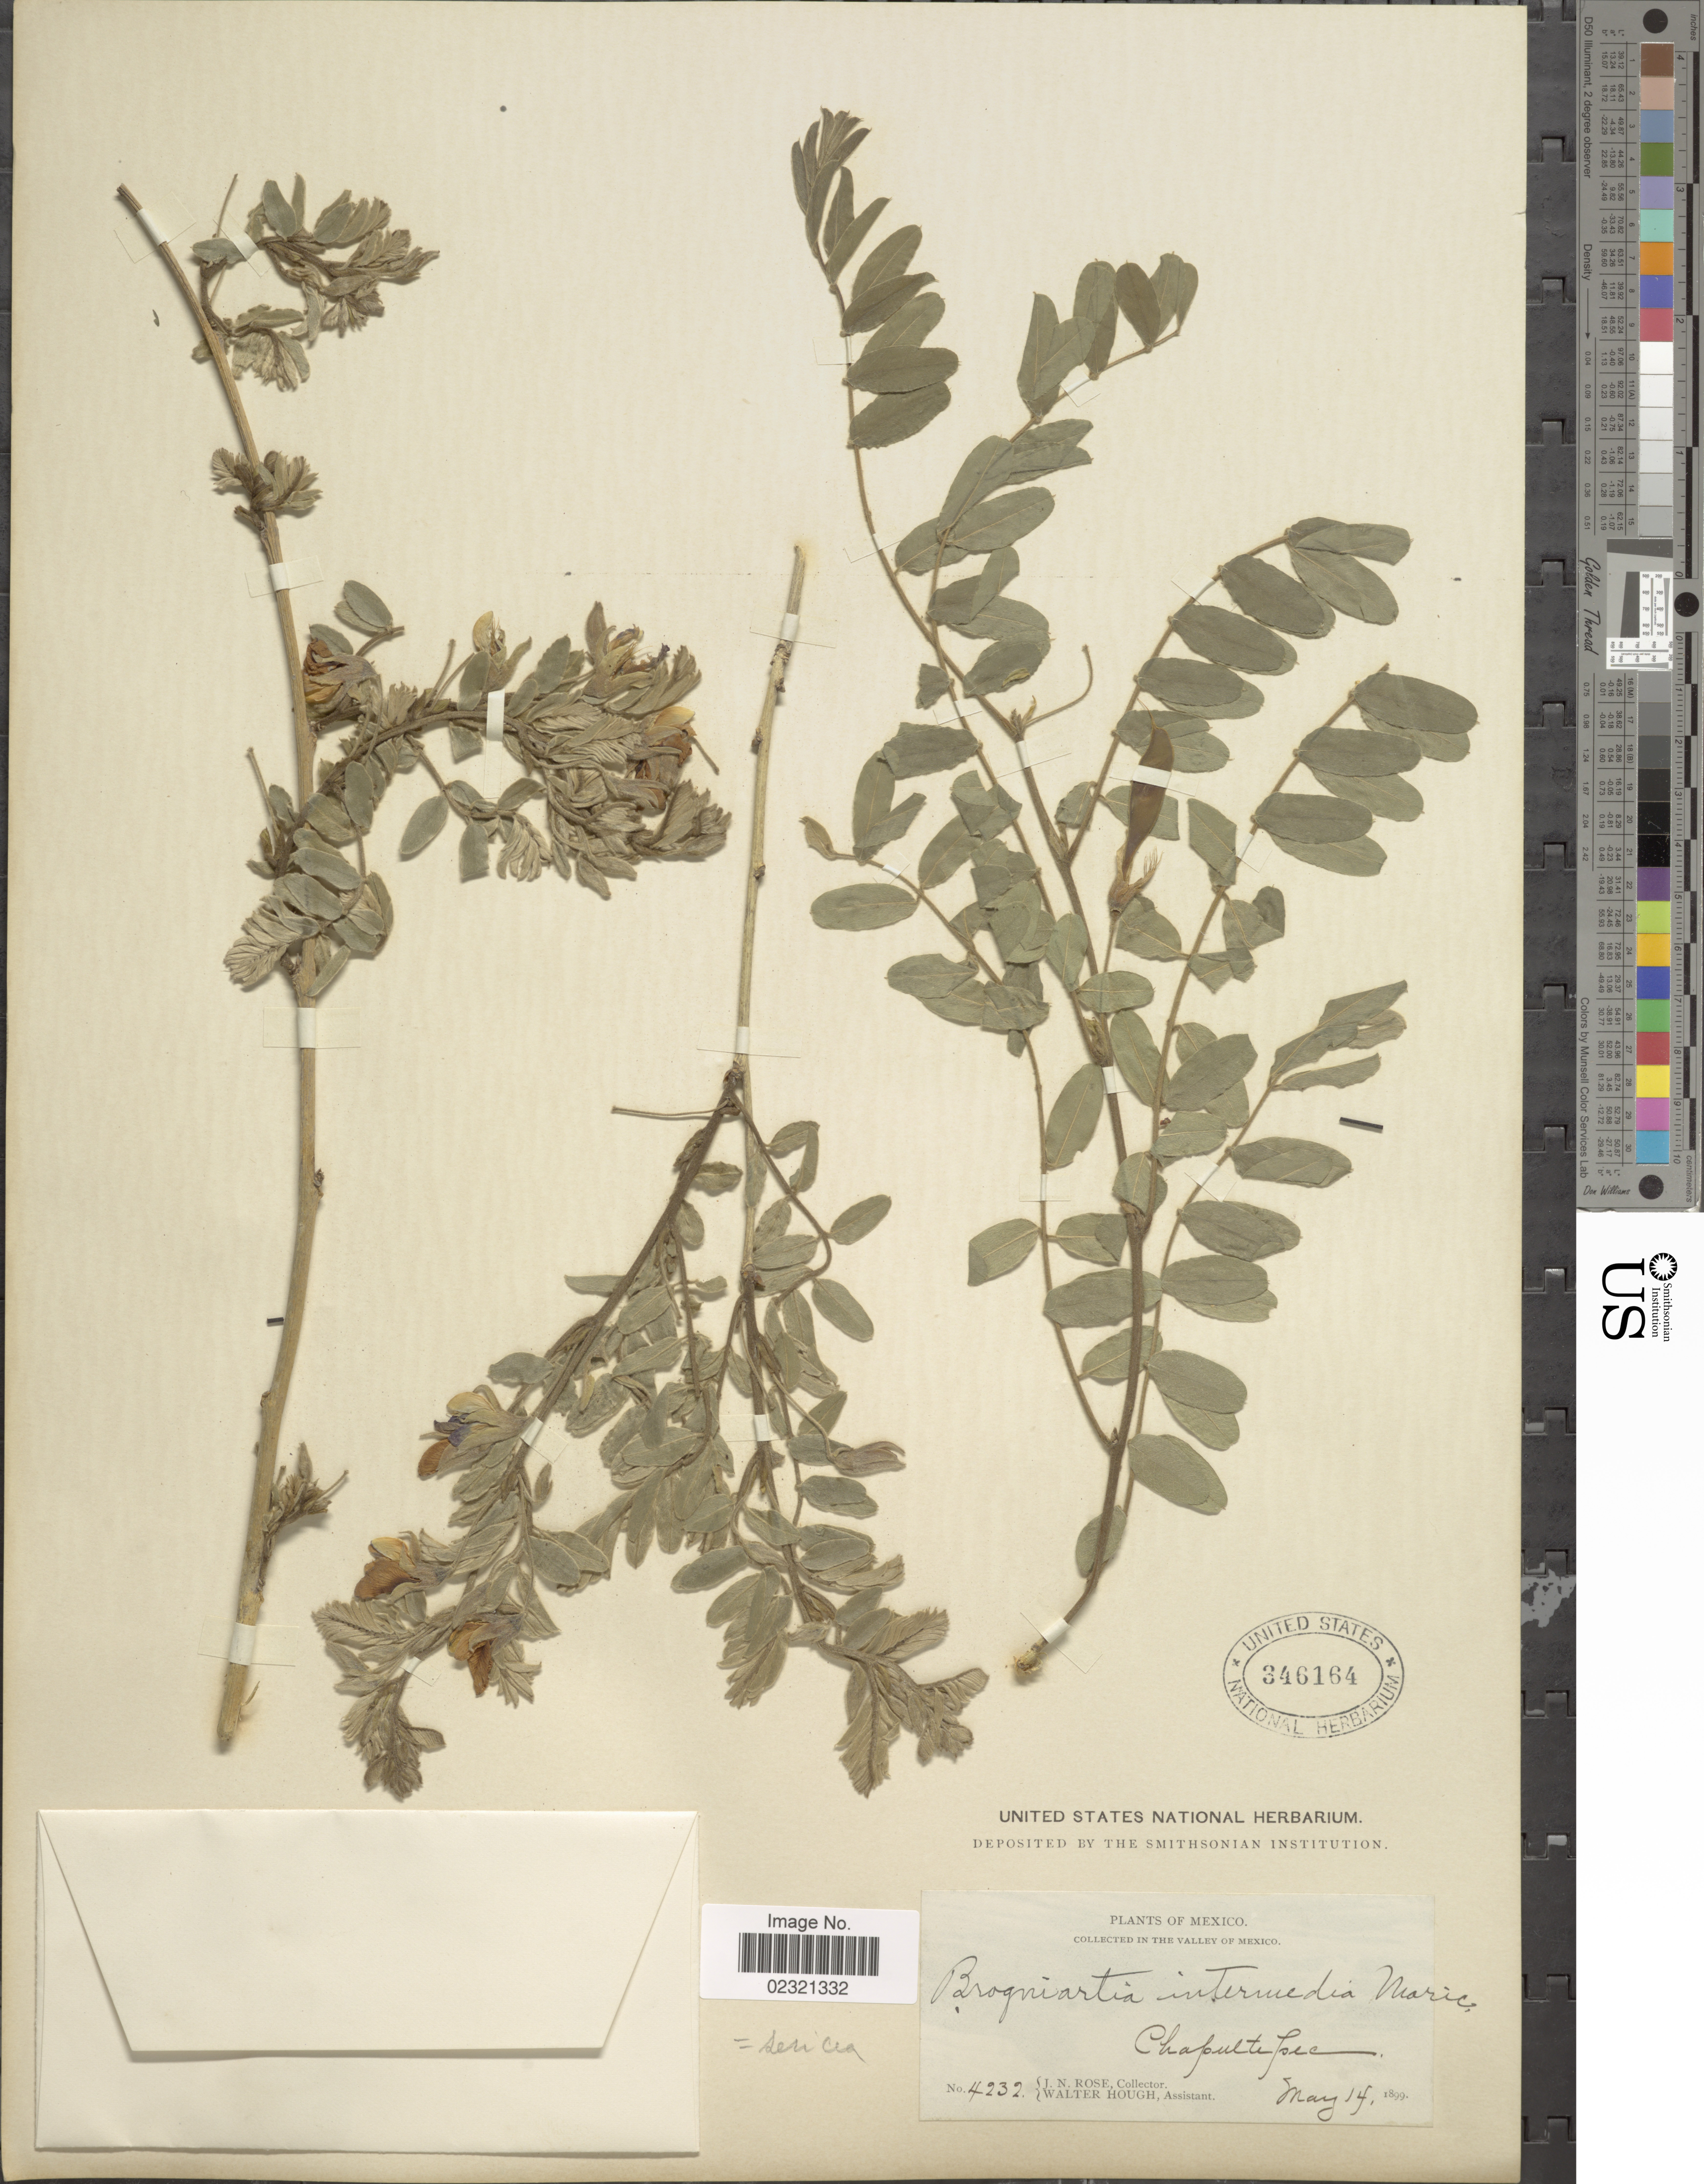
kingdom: Plantae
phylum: Tracheophyta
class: Magnoliopsida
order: Fabales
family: Fabaceae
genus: Brongniartia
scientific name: Brongniartia intermedia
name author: Moric.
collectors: J. N. Rose & W. Hough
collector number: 4232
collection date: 1899-05-14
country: Mexico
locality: In the valley of Mexico, Chapultepec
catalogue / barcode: US 346164